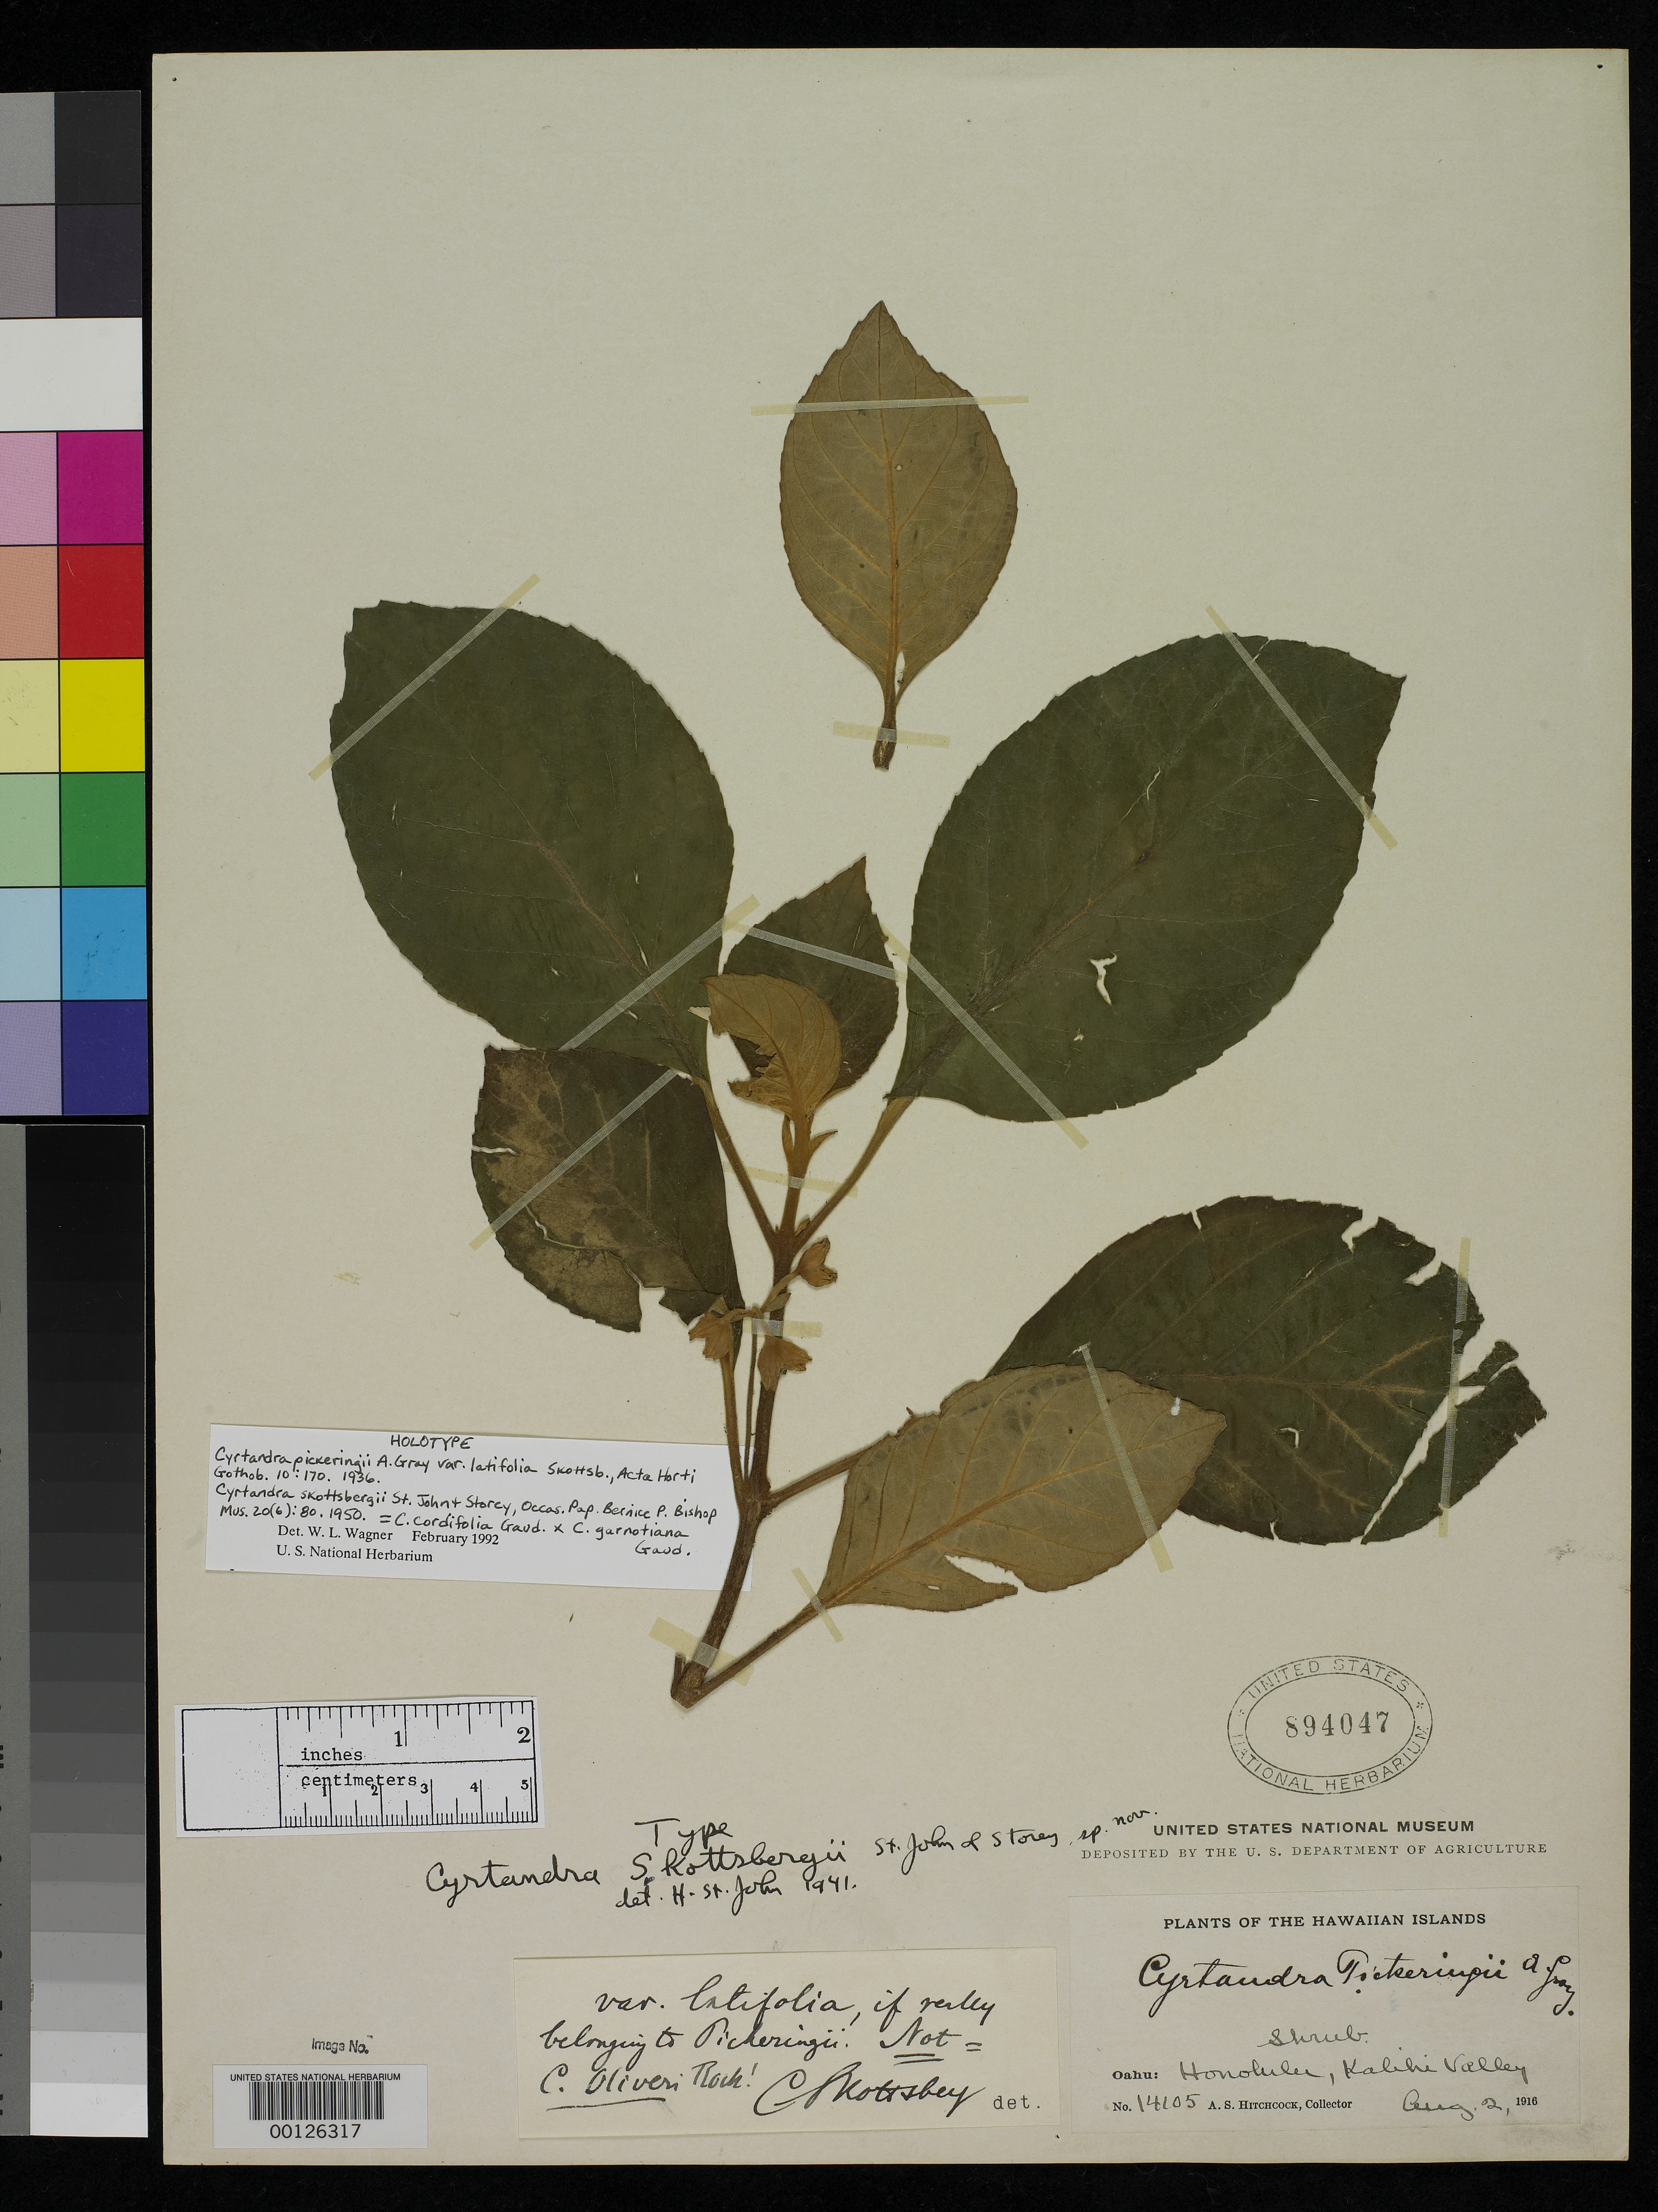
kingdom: Plantae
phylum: Tracheophyta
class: Magnoliopsida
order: Lamiales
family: Gesneriaceae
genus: Cyrtandra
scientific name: Cyrtandra pickeringii var. latifolia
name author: Skottsb.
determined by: Wagner, W. L., (BOT), Smithsonian Institution - National Museum of Natural History (UNITED STATES)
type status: Holotype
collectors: A. S. Hitchcock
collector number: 14105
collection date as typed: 02 Aug 1916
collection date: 1916-08-02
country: United States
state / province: Hawaii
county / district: Honolulu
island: Oahu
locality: Oahu: Honolulu, Kalihi Valley.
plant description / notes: Also a holotype of Cyrtandra skottsbergii St. John & Storey.; Also a holotype of Cyrtandra pickeringii var. latifolia Skottsb.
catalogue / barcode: US 894047